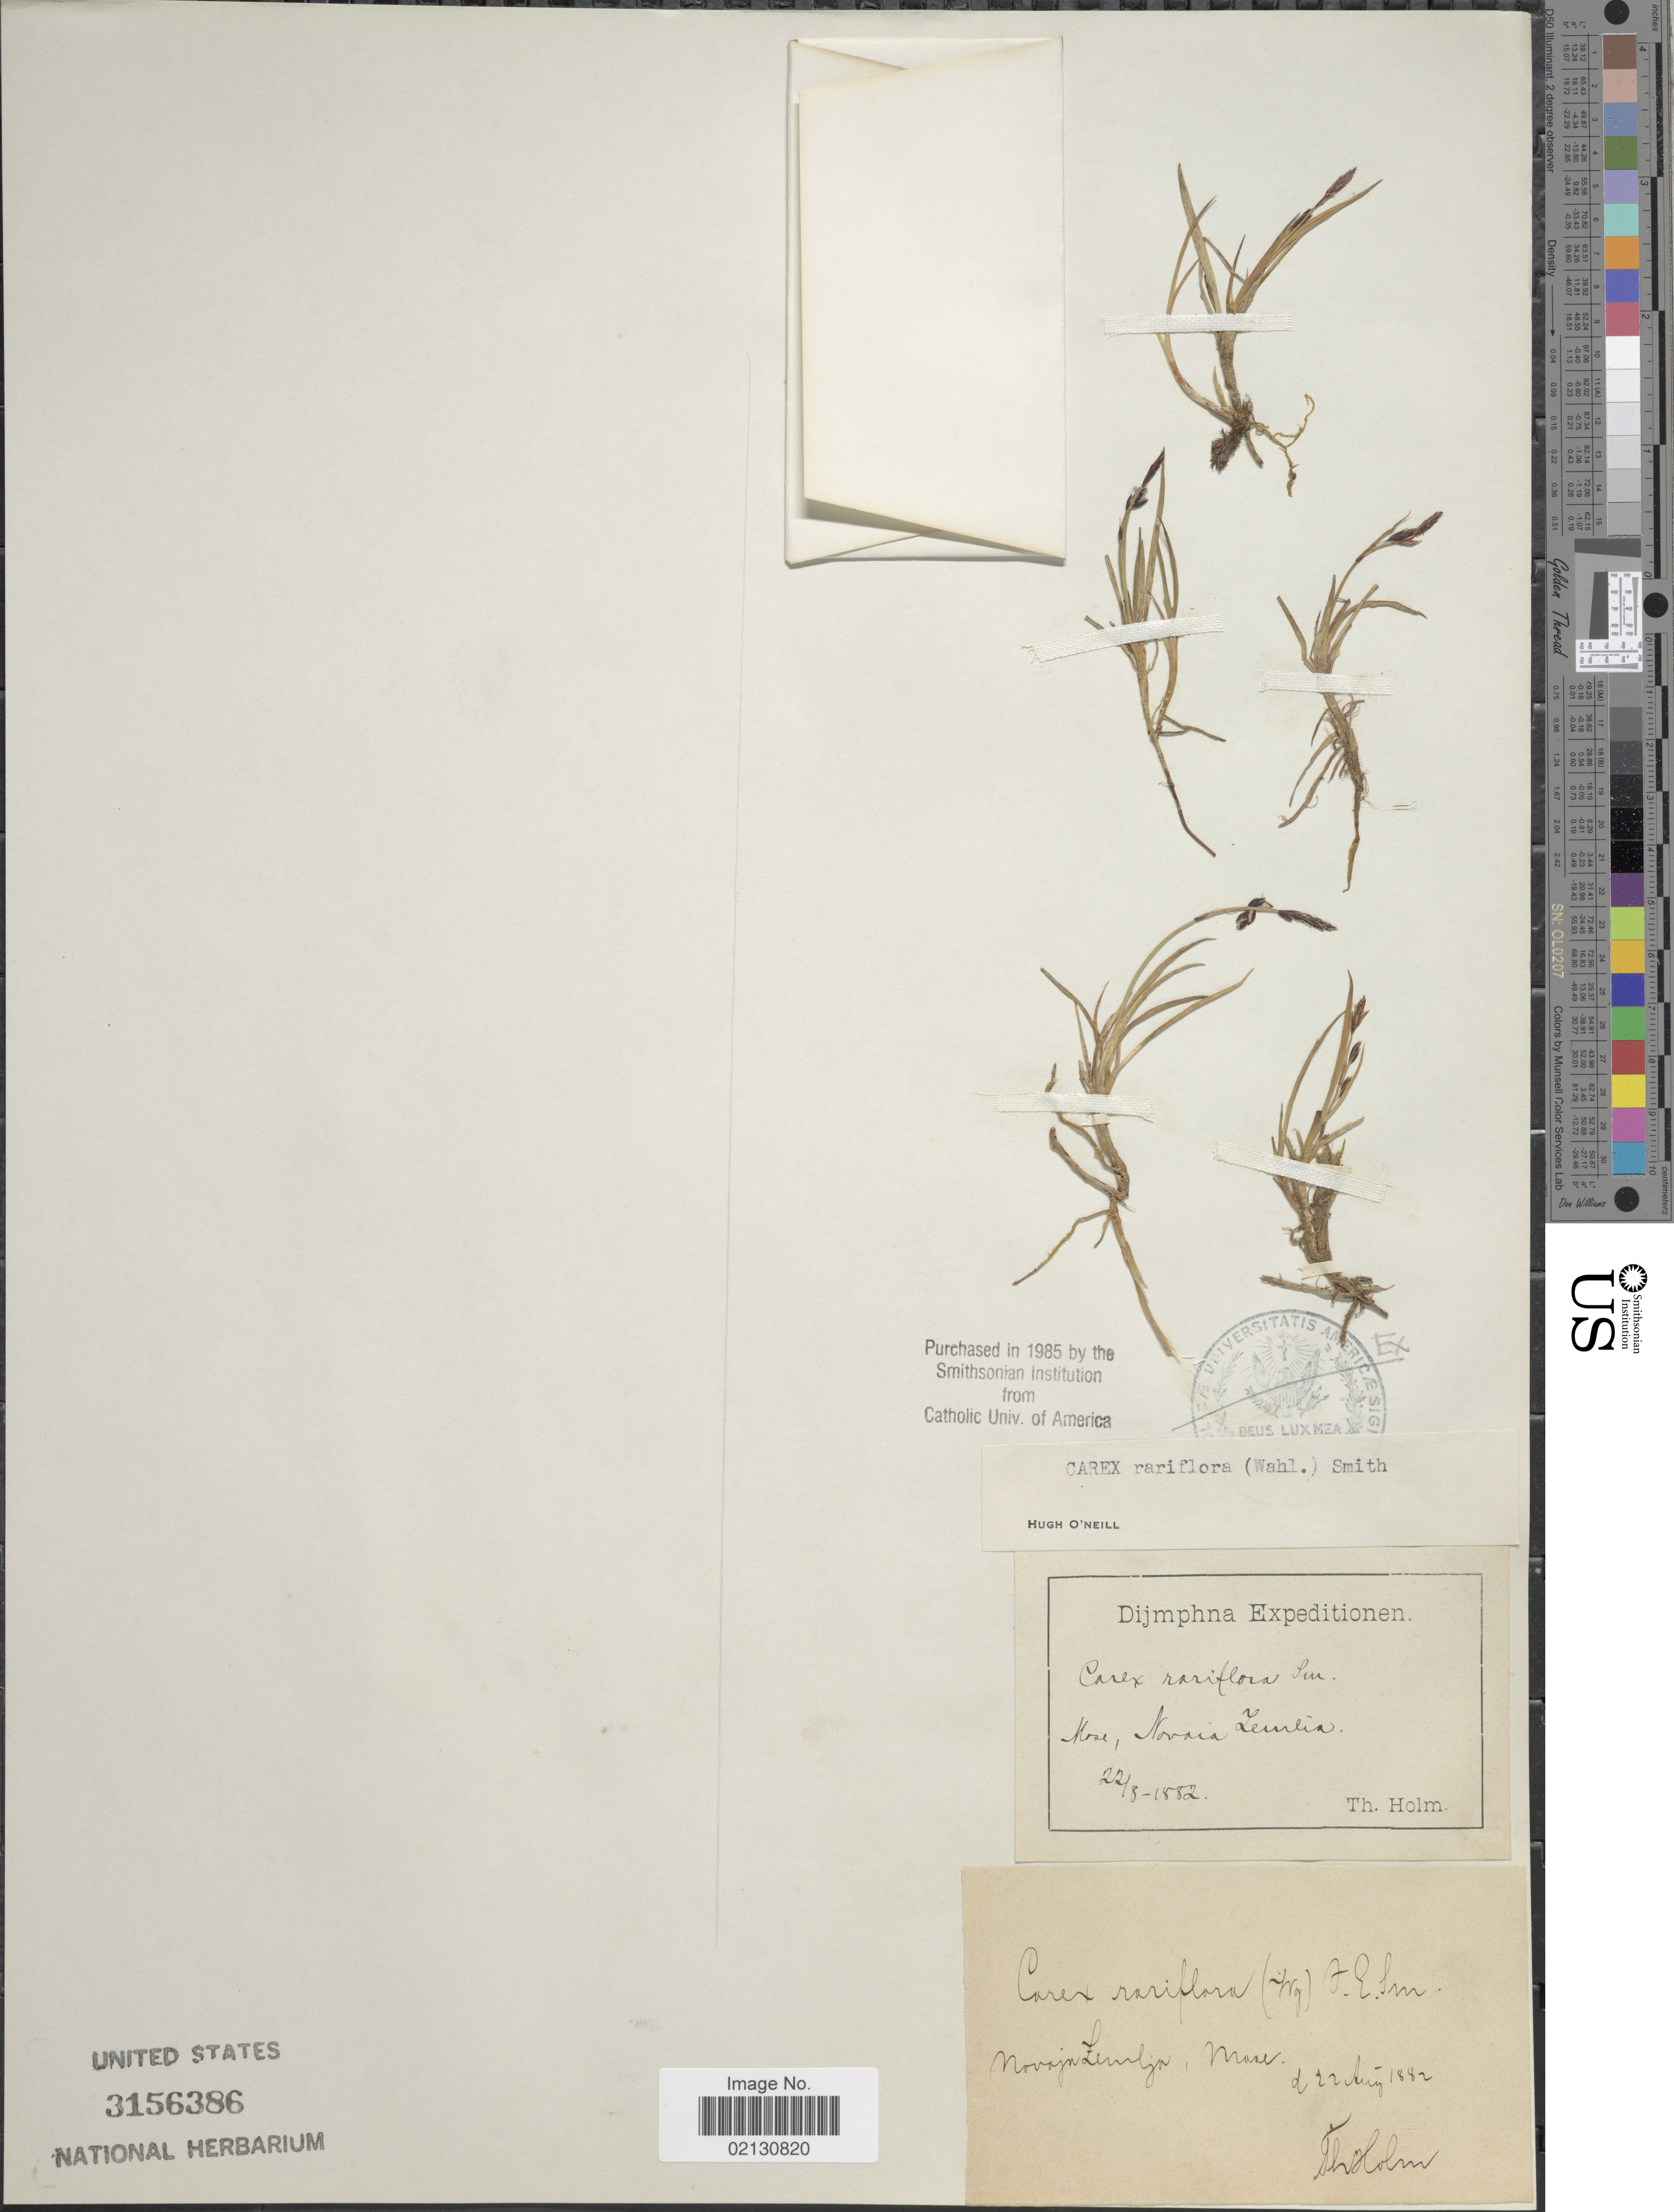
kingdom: Plantae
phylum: Tracheophyta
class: Liliopsida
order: Poales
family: Cyperaceae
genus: Carex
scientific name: Carex rariflora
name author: (Wahlenb.) Sm.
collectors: T. Holm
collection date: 1882-08-22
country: Russian Federation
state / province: Arkhangelsk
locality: Dijmphna. Mose, Novaia Zemlia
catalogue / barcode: US 3156386